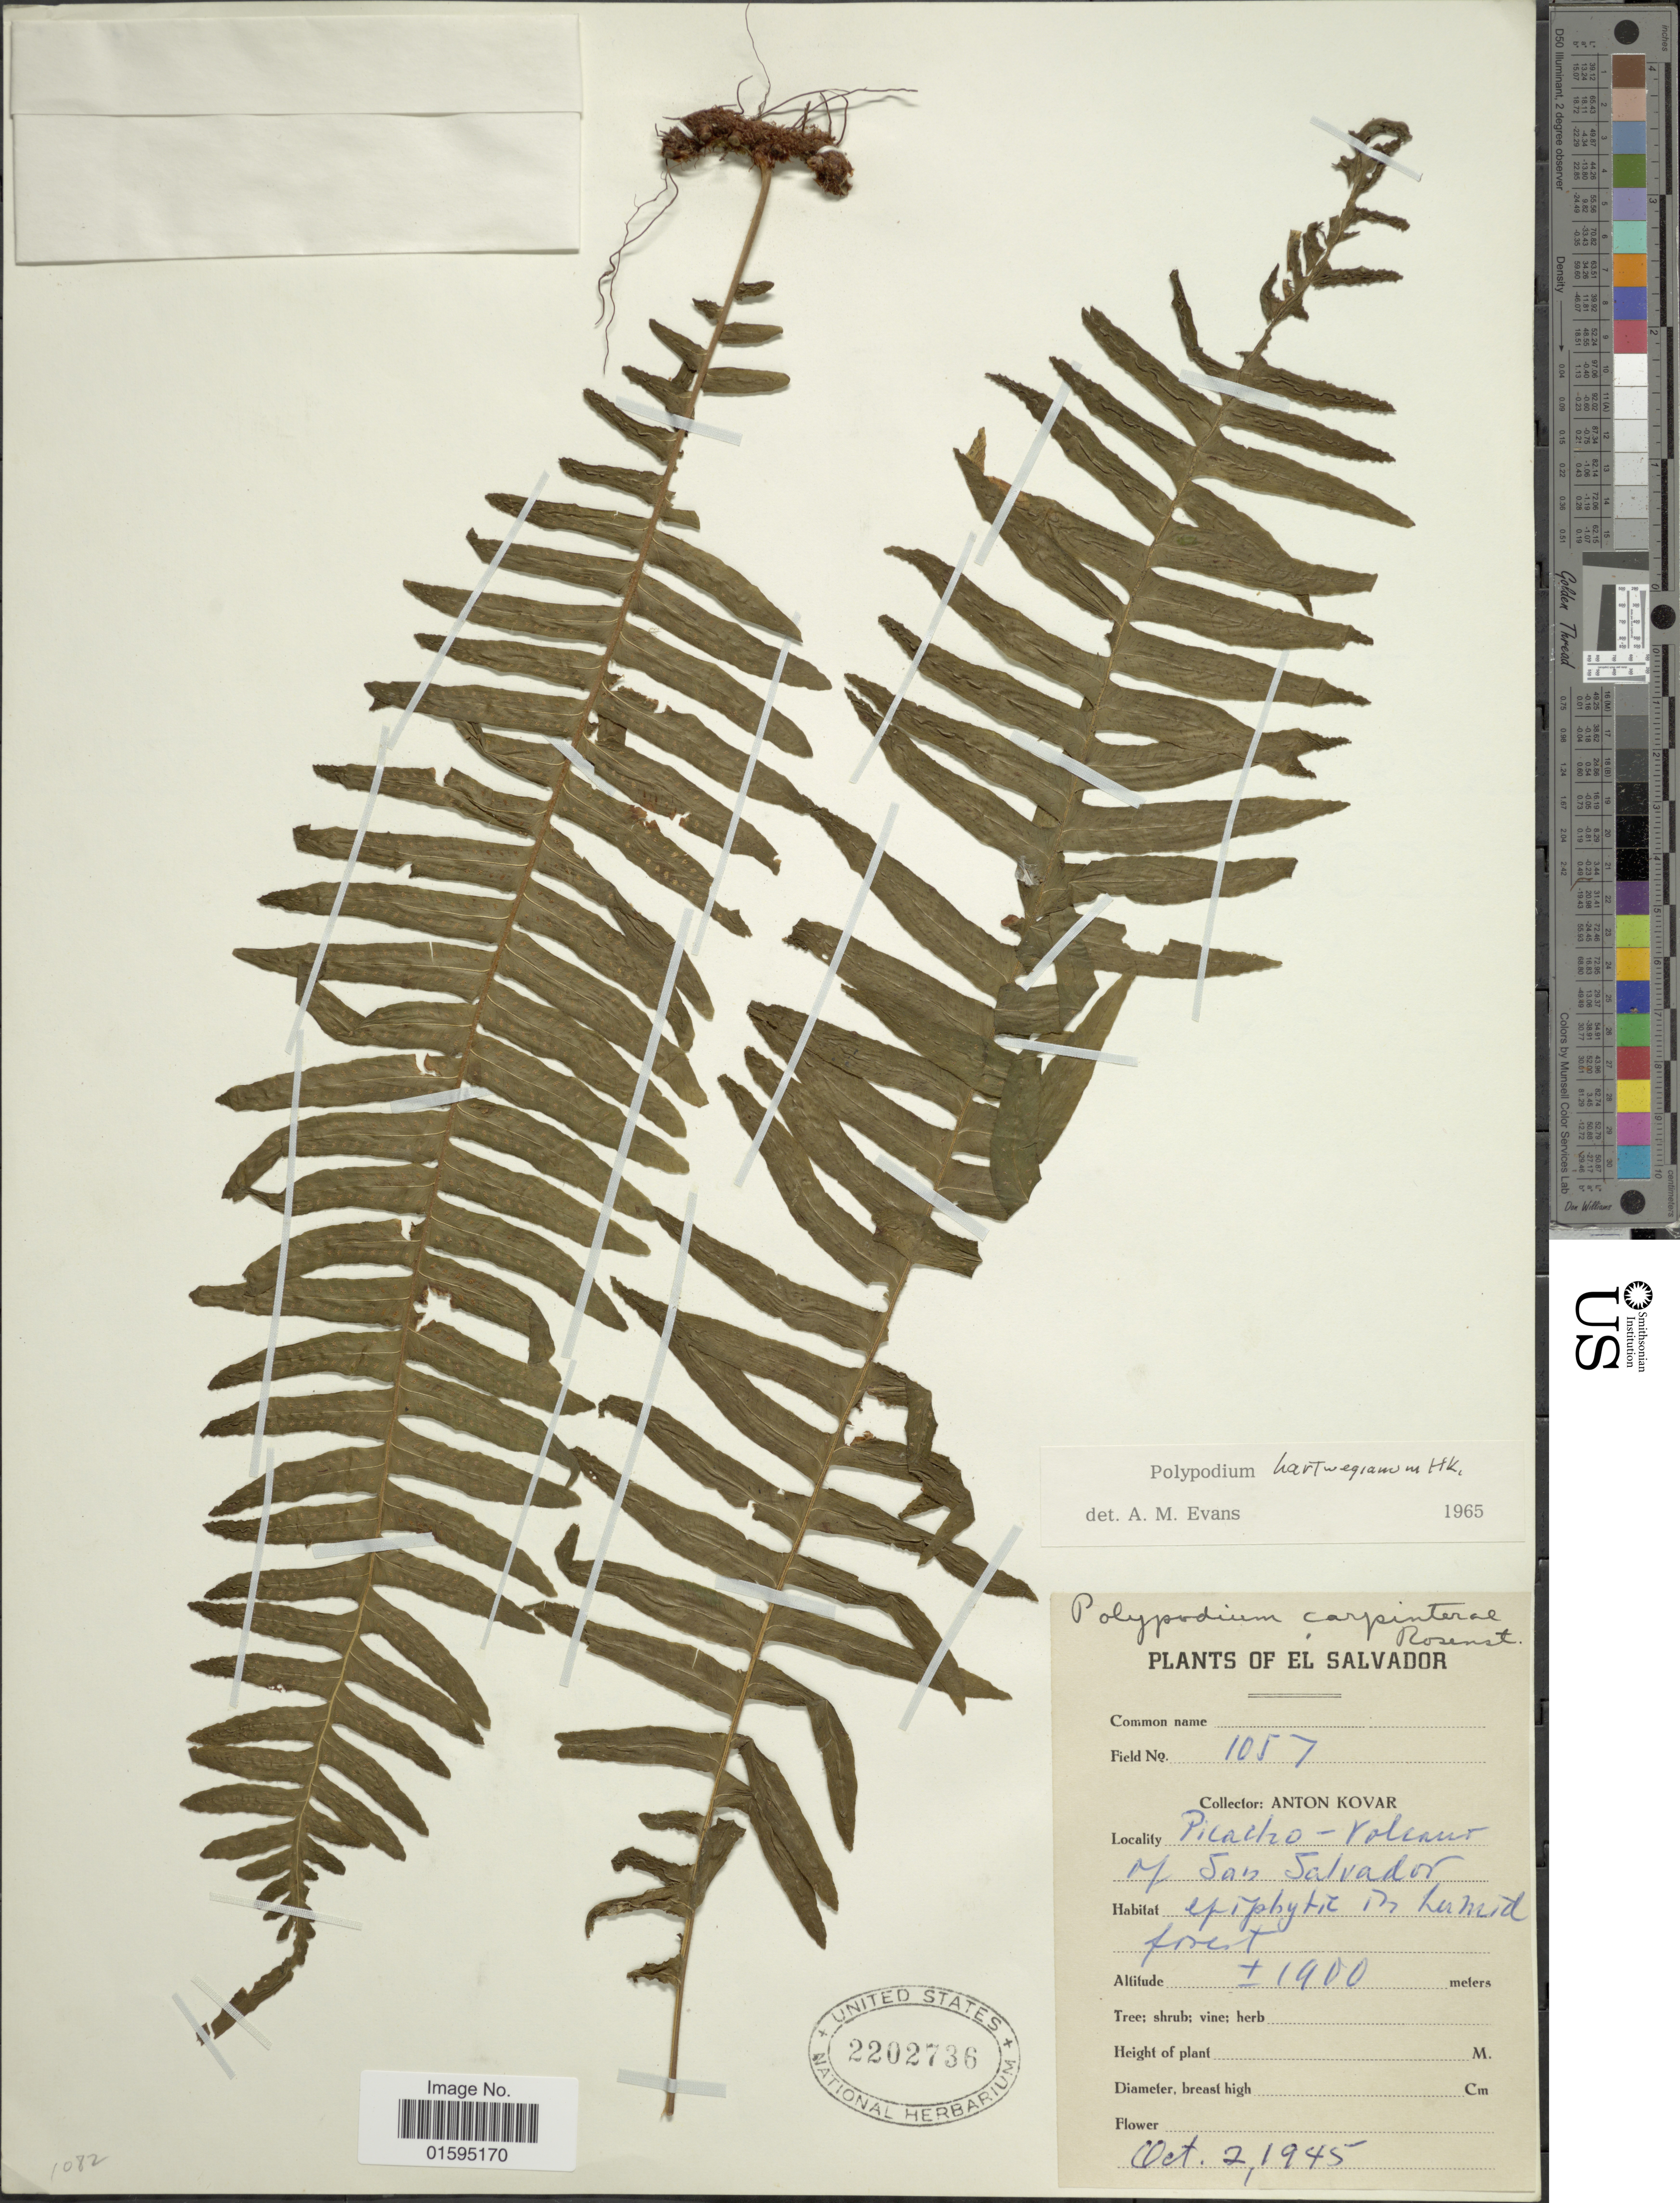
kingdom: Plantae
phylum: Tracheophyta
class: Polypodiopsida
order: Polypodiales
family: Polypodiaceae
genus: Polypodium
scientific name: Polypodium hartwegianum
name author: Hook.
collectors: A. Kovar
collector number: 1057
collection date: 1945-10-02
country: El Salvador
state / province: San Salvador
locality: Picacho - Volcano of San Salvador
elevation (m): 1900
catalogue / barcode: US 2202736